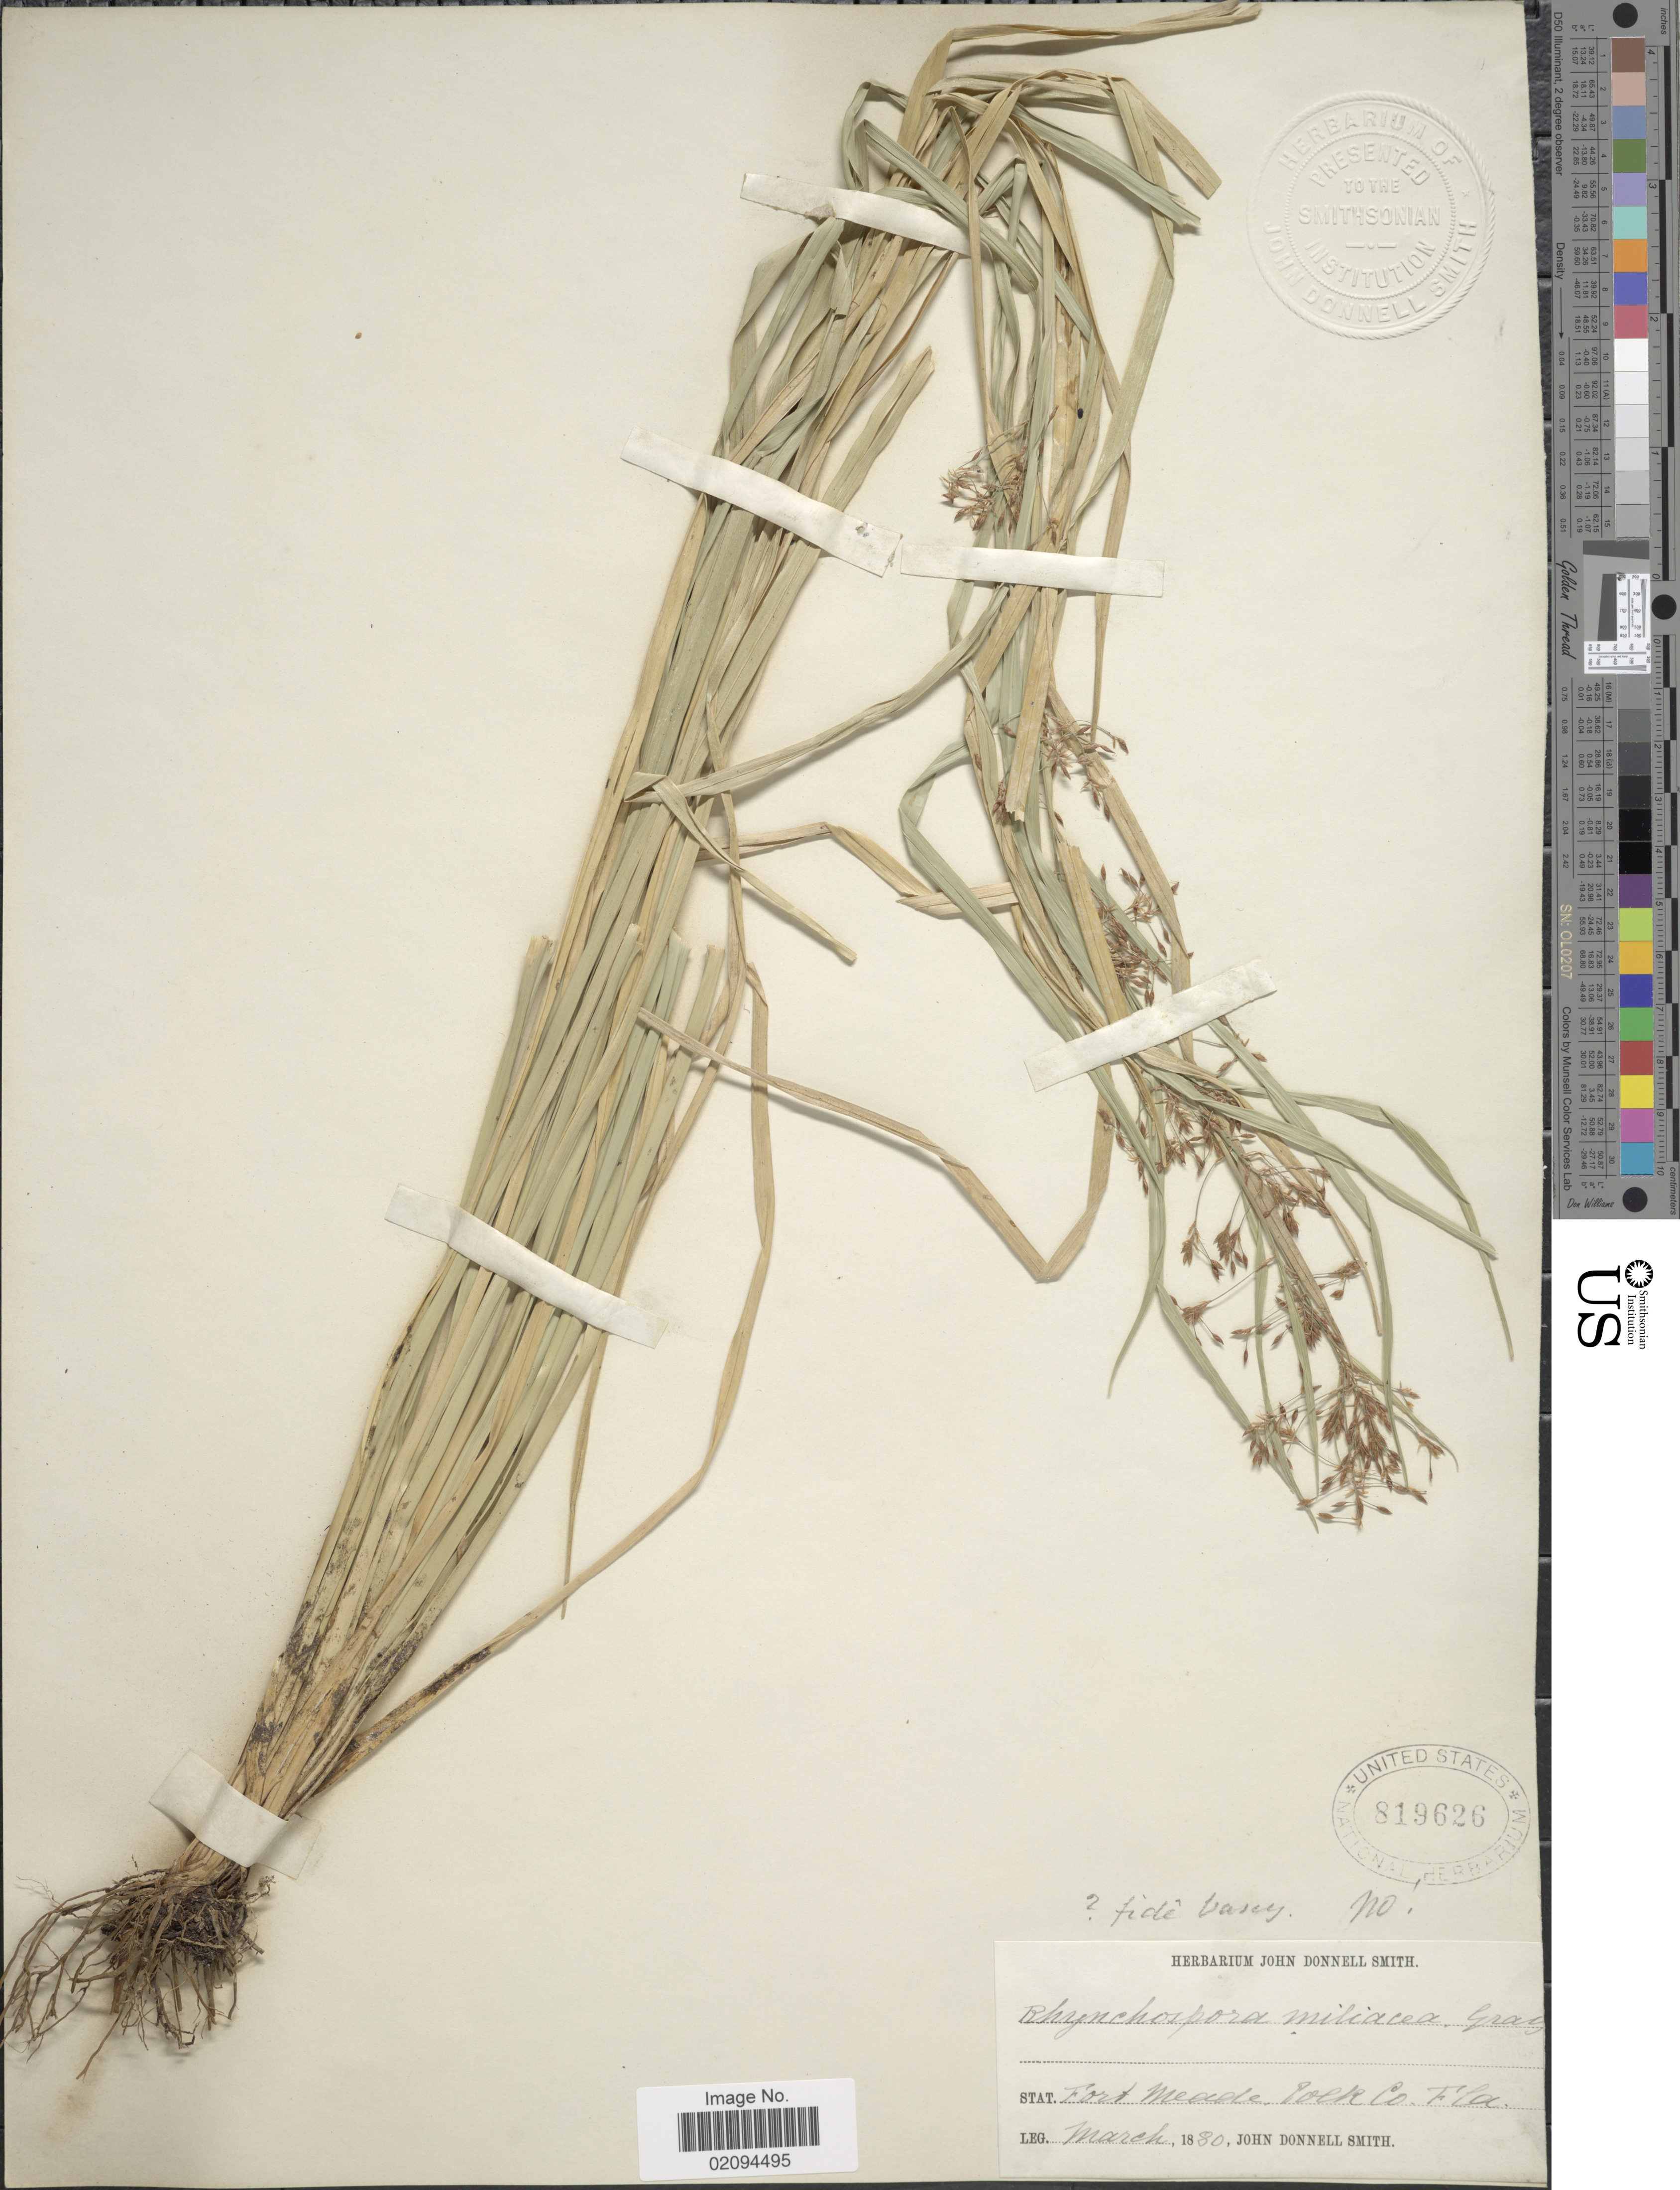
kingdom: Plantae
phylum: Tracheophyta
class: Liliopsida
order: Poales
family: Cyperaceae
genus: Rhynchospora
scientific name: Rhynchospora miliacea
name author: (Lam.) A. Gray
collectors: J. Donnell Smith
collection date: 1880-03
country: United States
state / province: Florida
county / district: Polk County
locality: Fort Meade.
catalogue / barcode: US 819626